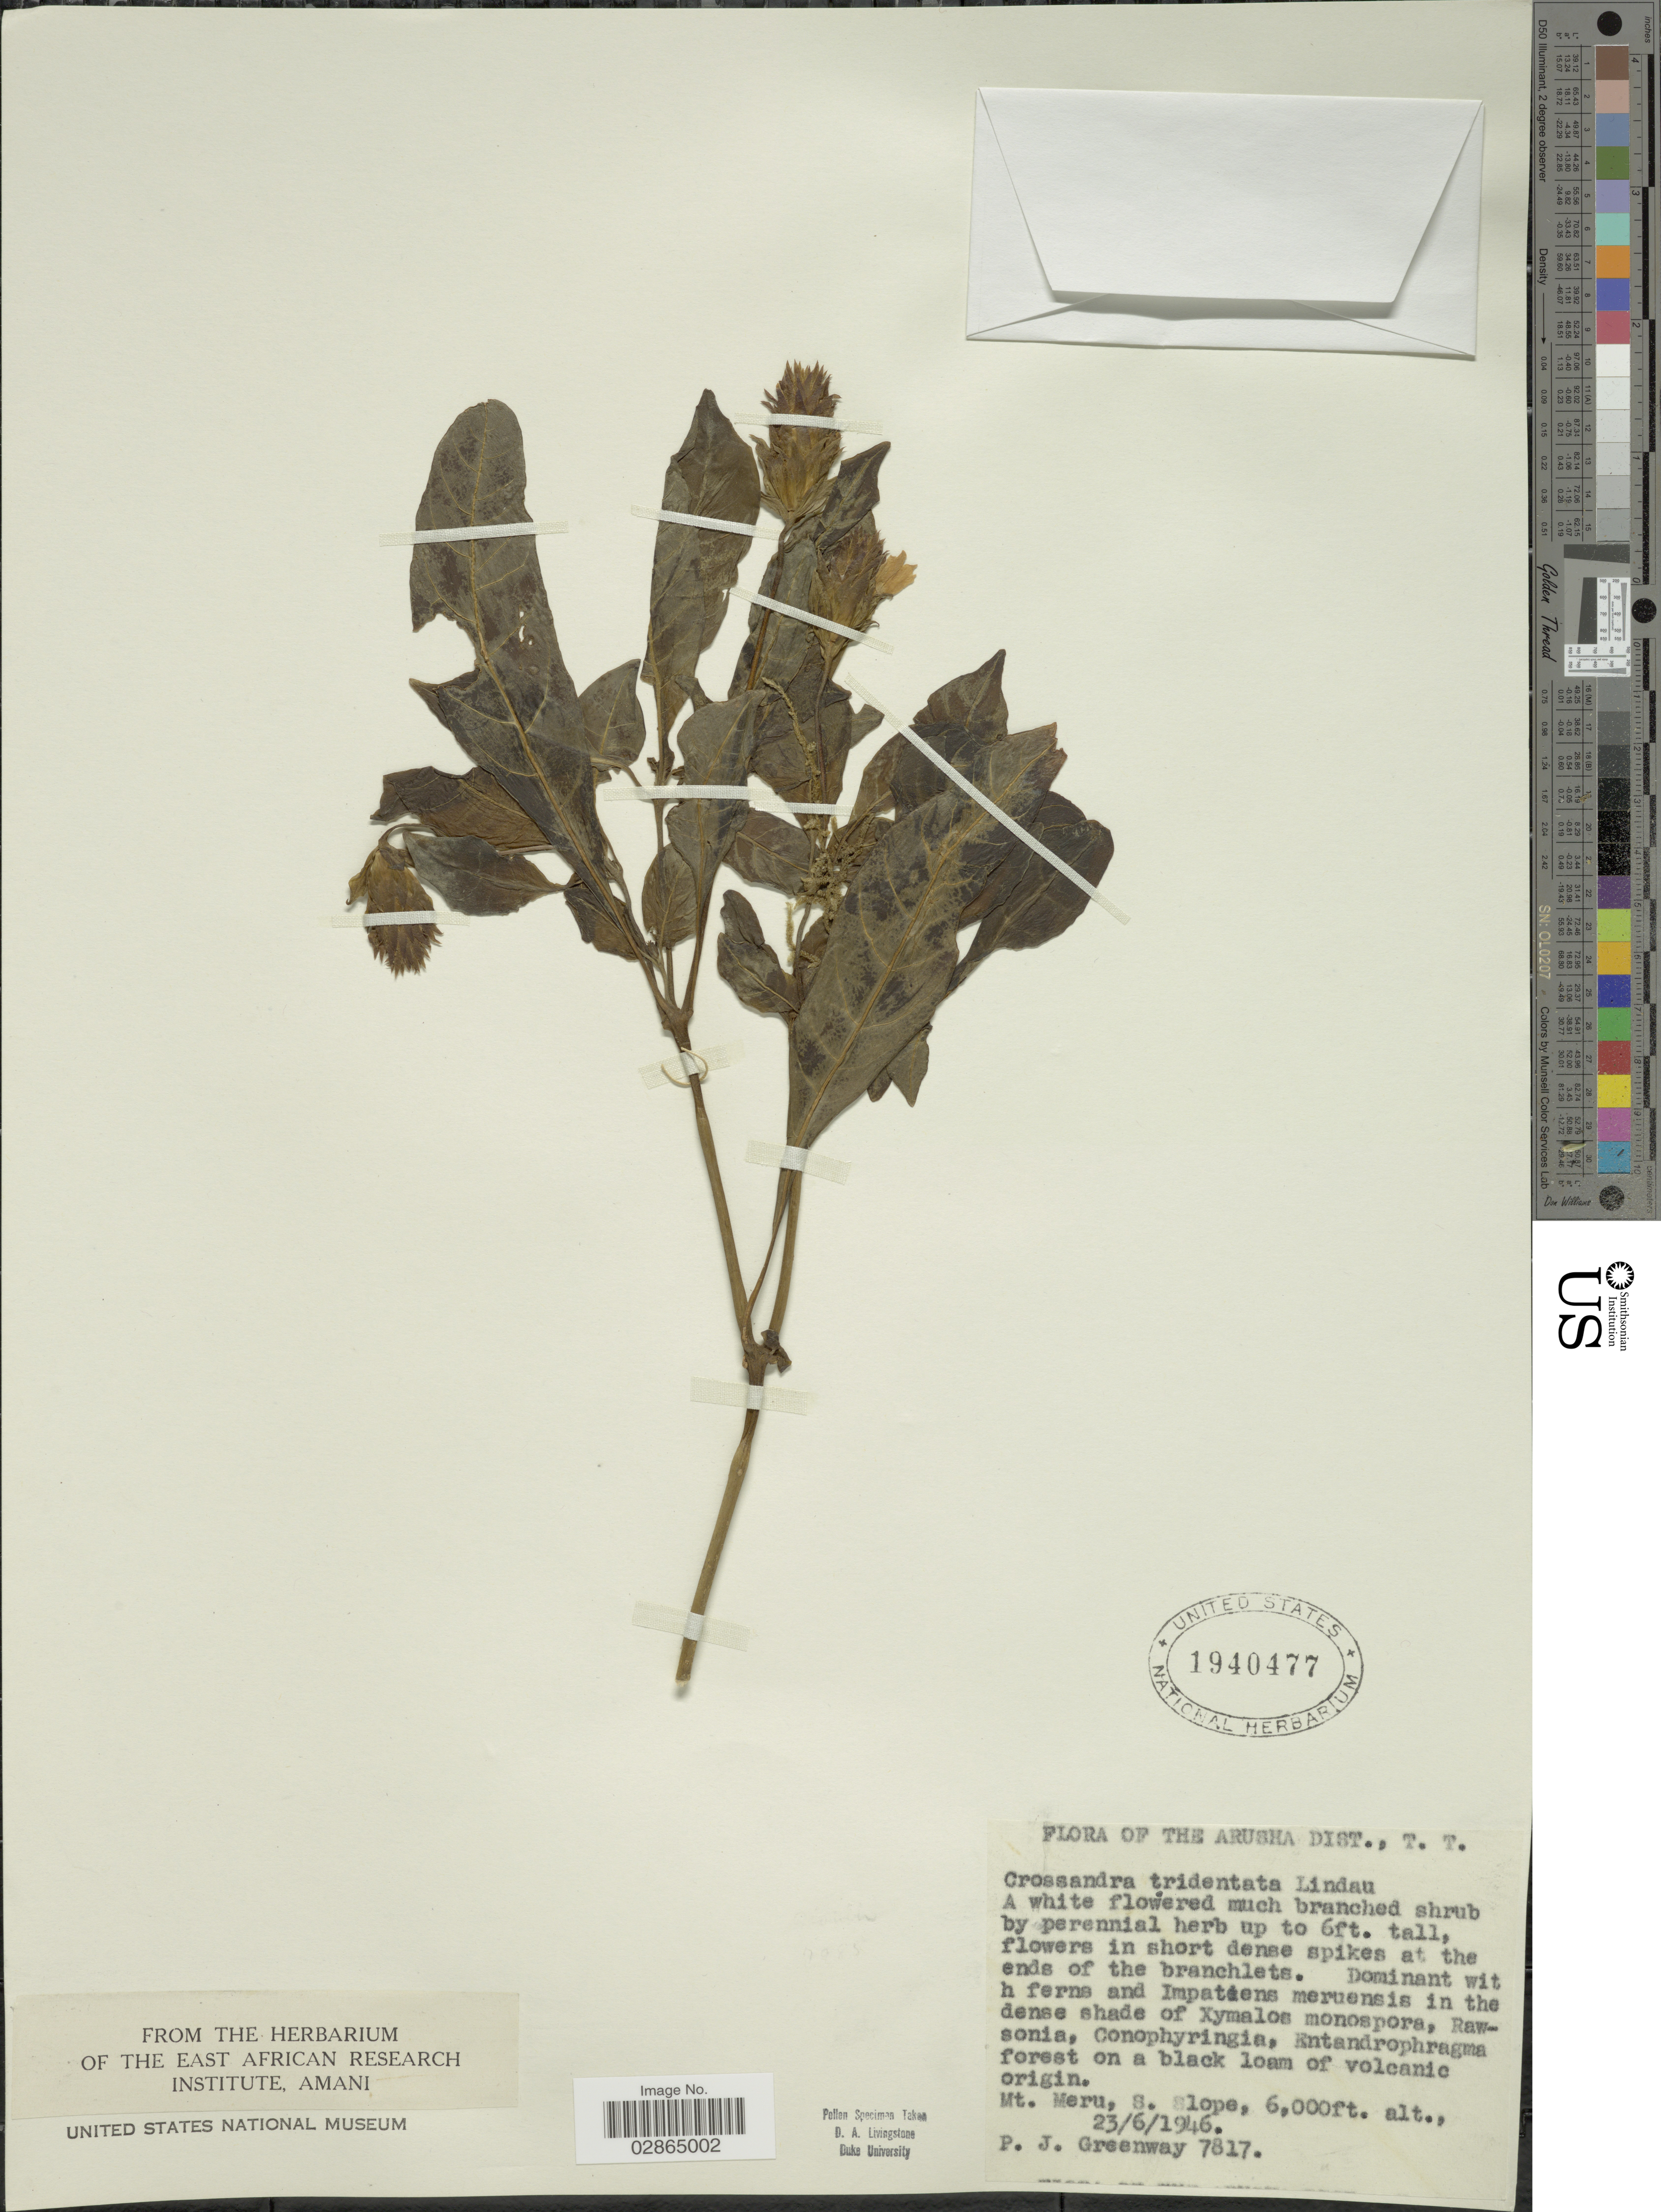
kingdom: Plantae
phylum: Tracheophyta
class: Magnoliopsida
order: Lamiales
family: Acanthaceae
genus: Crossandra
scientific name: Crossandra tridentata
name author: Lindau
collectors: P. J. Greenway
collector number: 7817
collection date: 1946-06-23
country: Tanzania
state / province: Arusha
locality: Arusha Dist., T. T. Mt. Meru, S. Slope.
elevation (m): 1829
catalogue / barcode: US 1940477